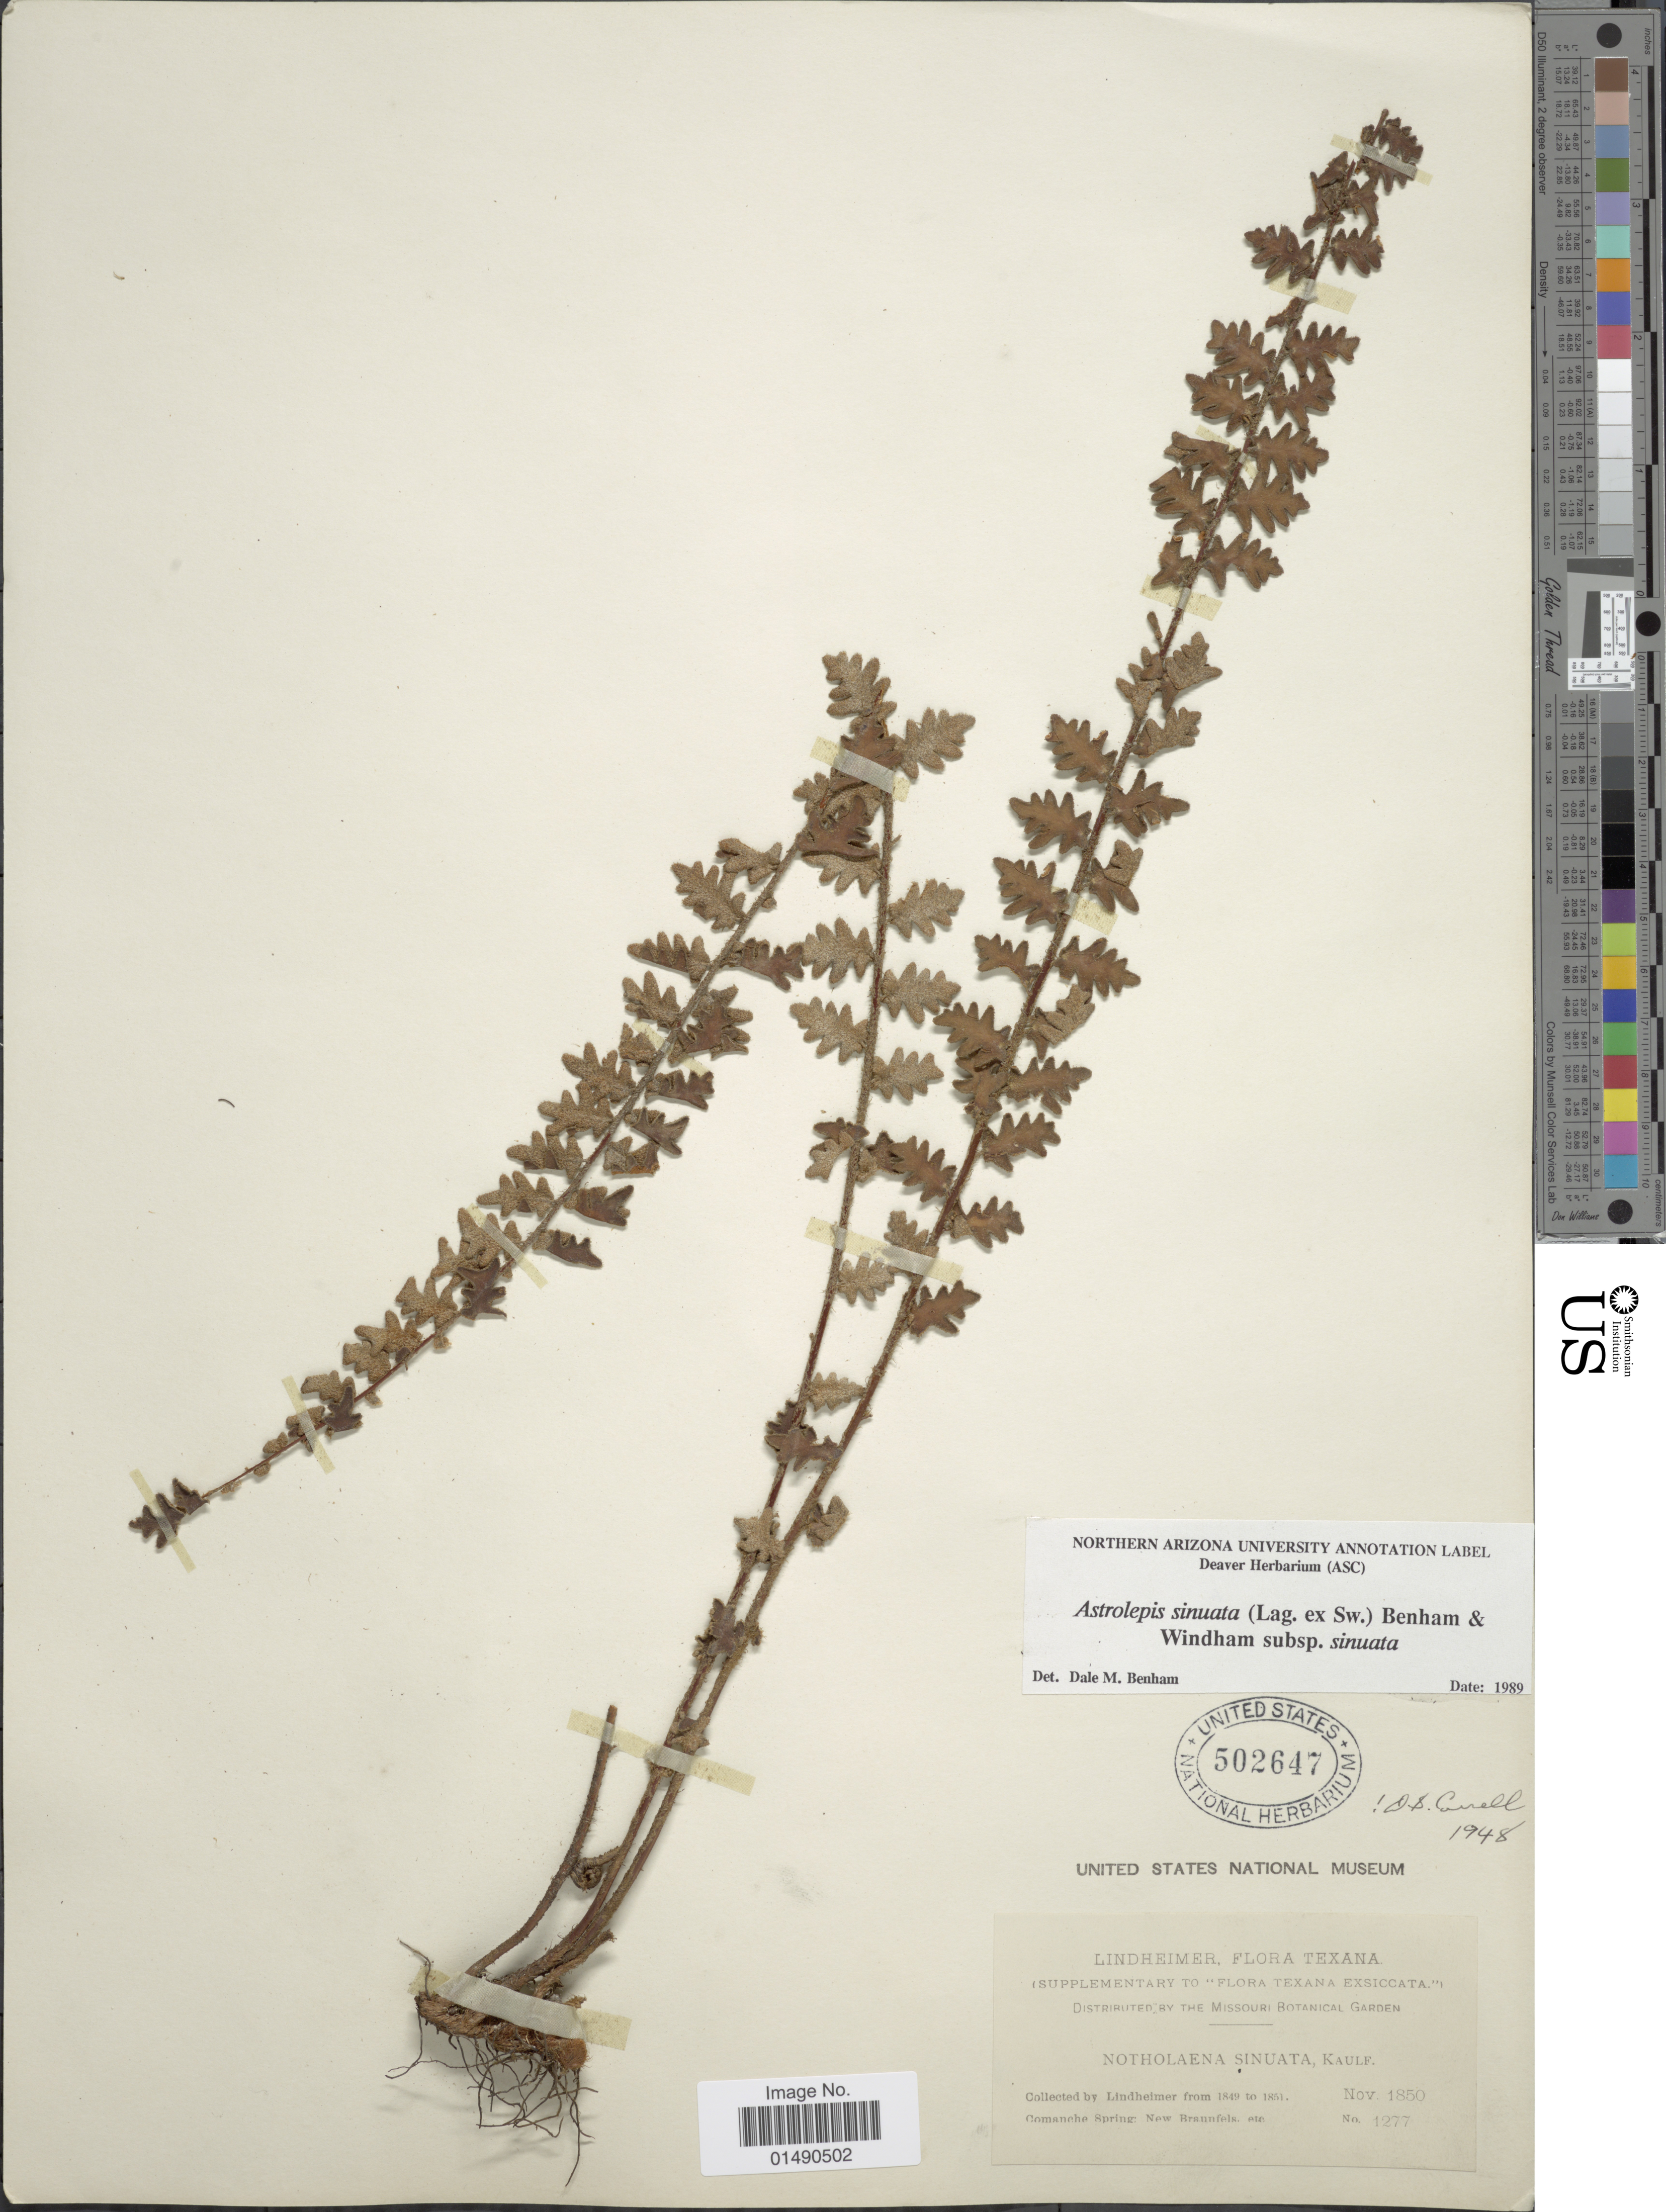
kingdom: Plantae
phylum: Tracheophyta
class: Polypodiopsida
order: Polypodiales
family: Pteridaceae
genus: Astrolepis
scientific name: Astrolepis sinuata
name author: (Lag. ex Sw.) D.M. Benham & Windham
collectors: -. Lindheimer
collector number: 1277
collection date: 1850-11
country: United States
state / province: Texas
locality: Comanche Spring, New Braunfrields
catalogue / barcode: US 502647